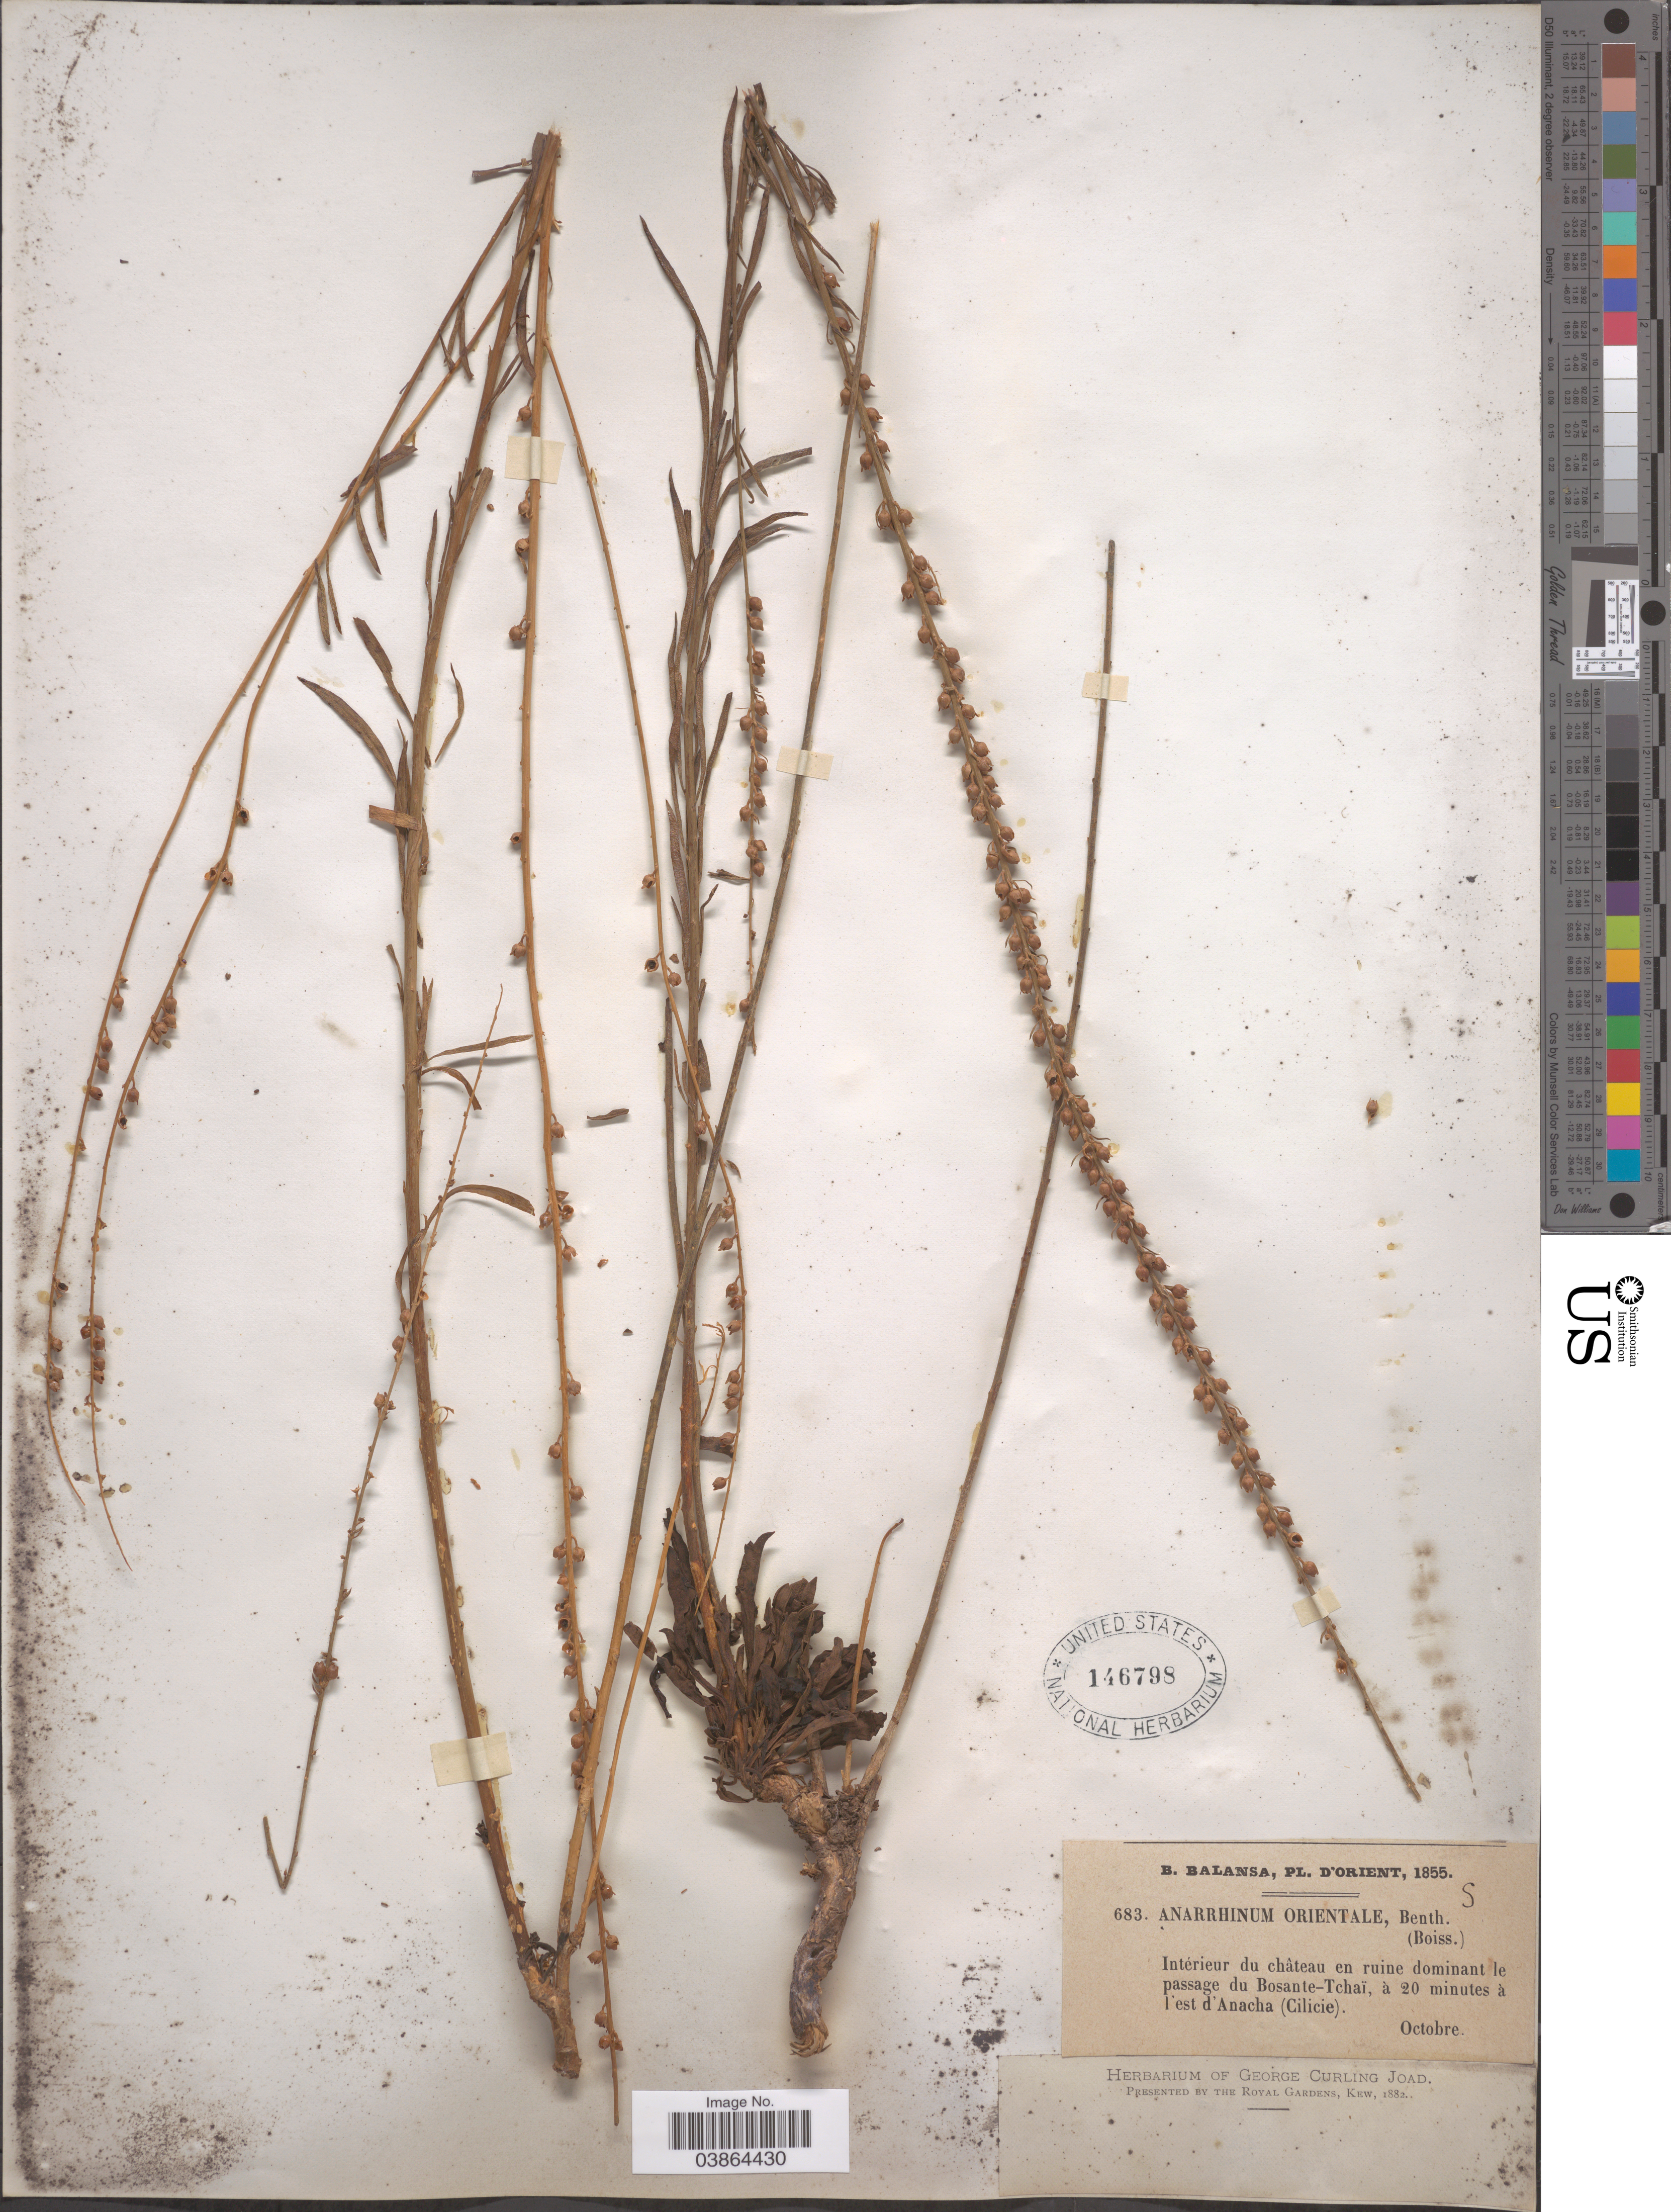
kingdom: Plantae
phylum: Tracheophyta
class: Magnoliopsida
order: Lamiales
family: Plantaginaceae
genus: Anarrhinum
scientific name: Anarrhinum orientale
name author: Benth.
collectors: B. Balansa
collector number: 683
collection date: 1855-10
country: Turkey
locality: D'Orient. Intérieur du château en ruine dominant le passage du Bosante-Tchaï, à 20 minutes à l'est d'Anacha (Cilicie).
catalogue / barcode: US 146798